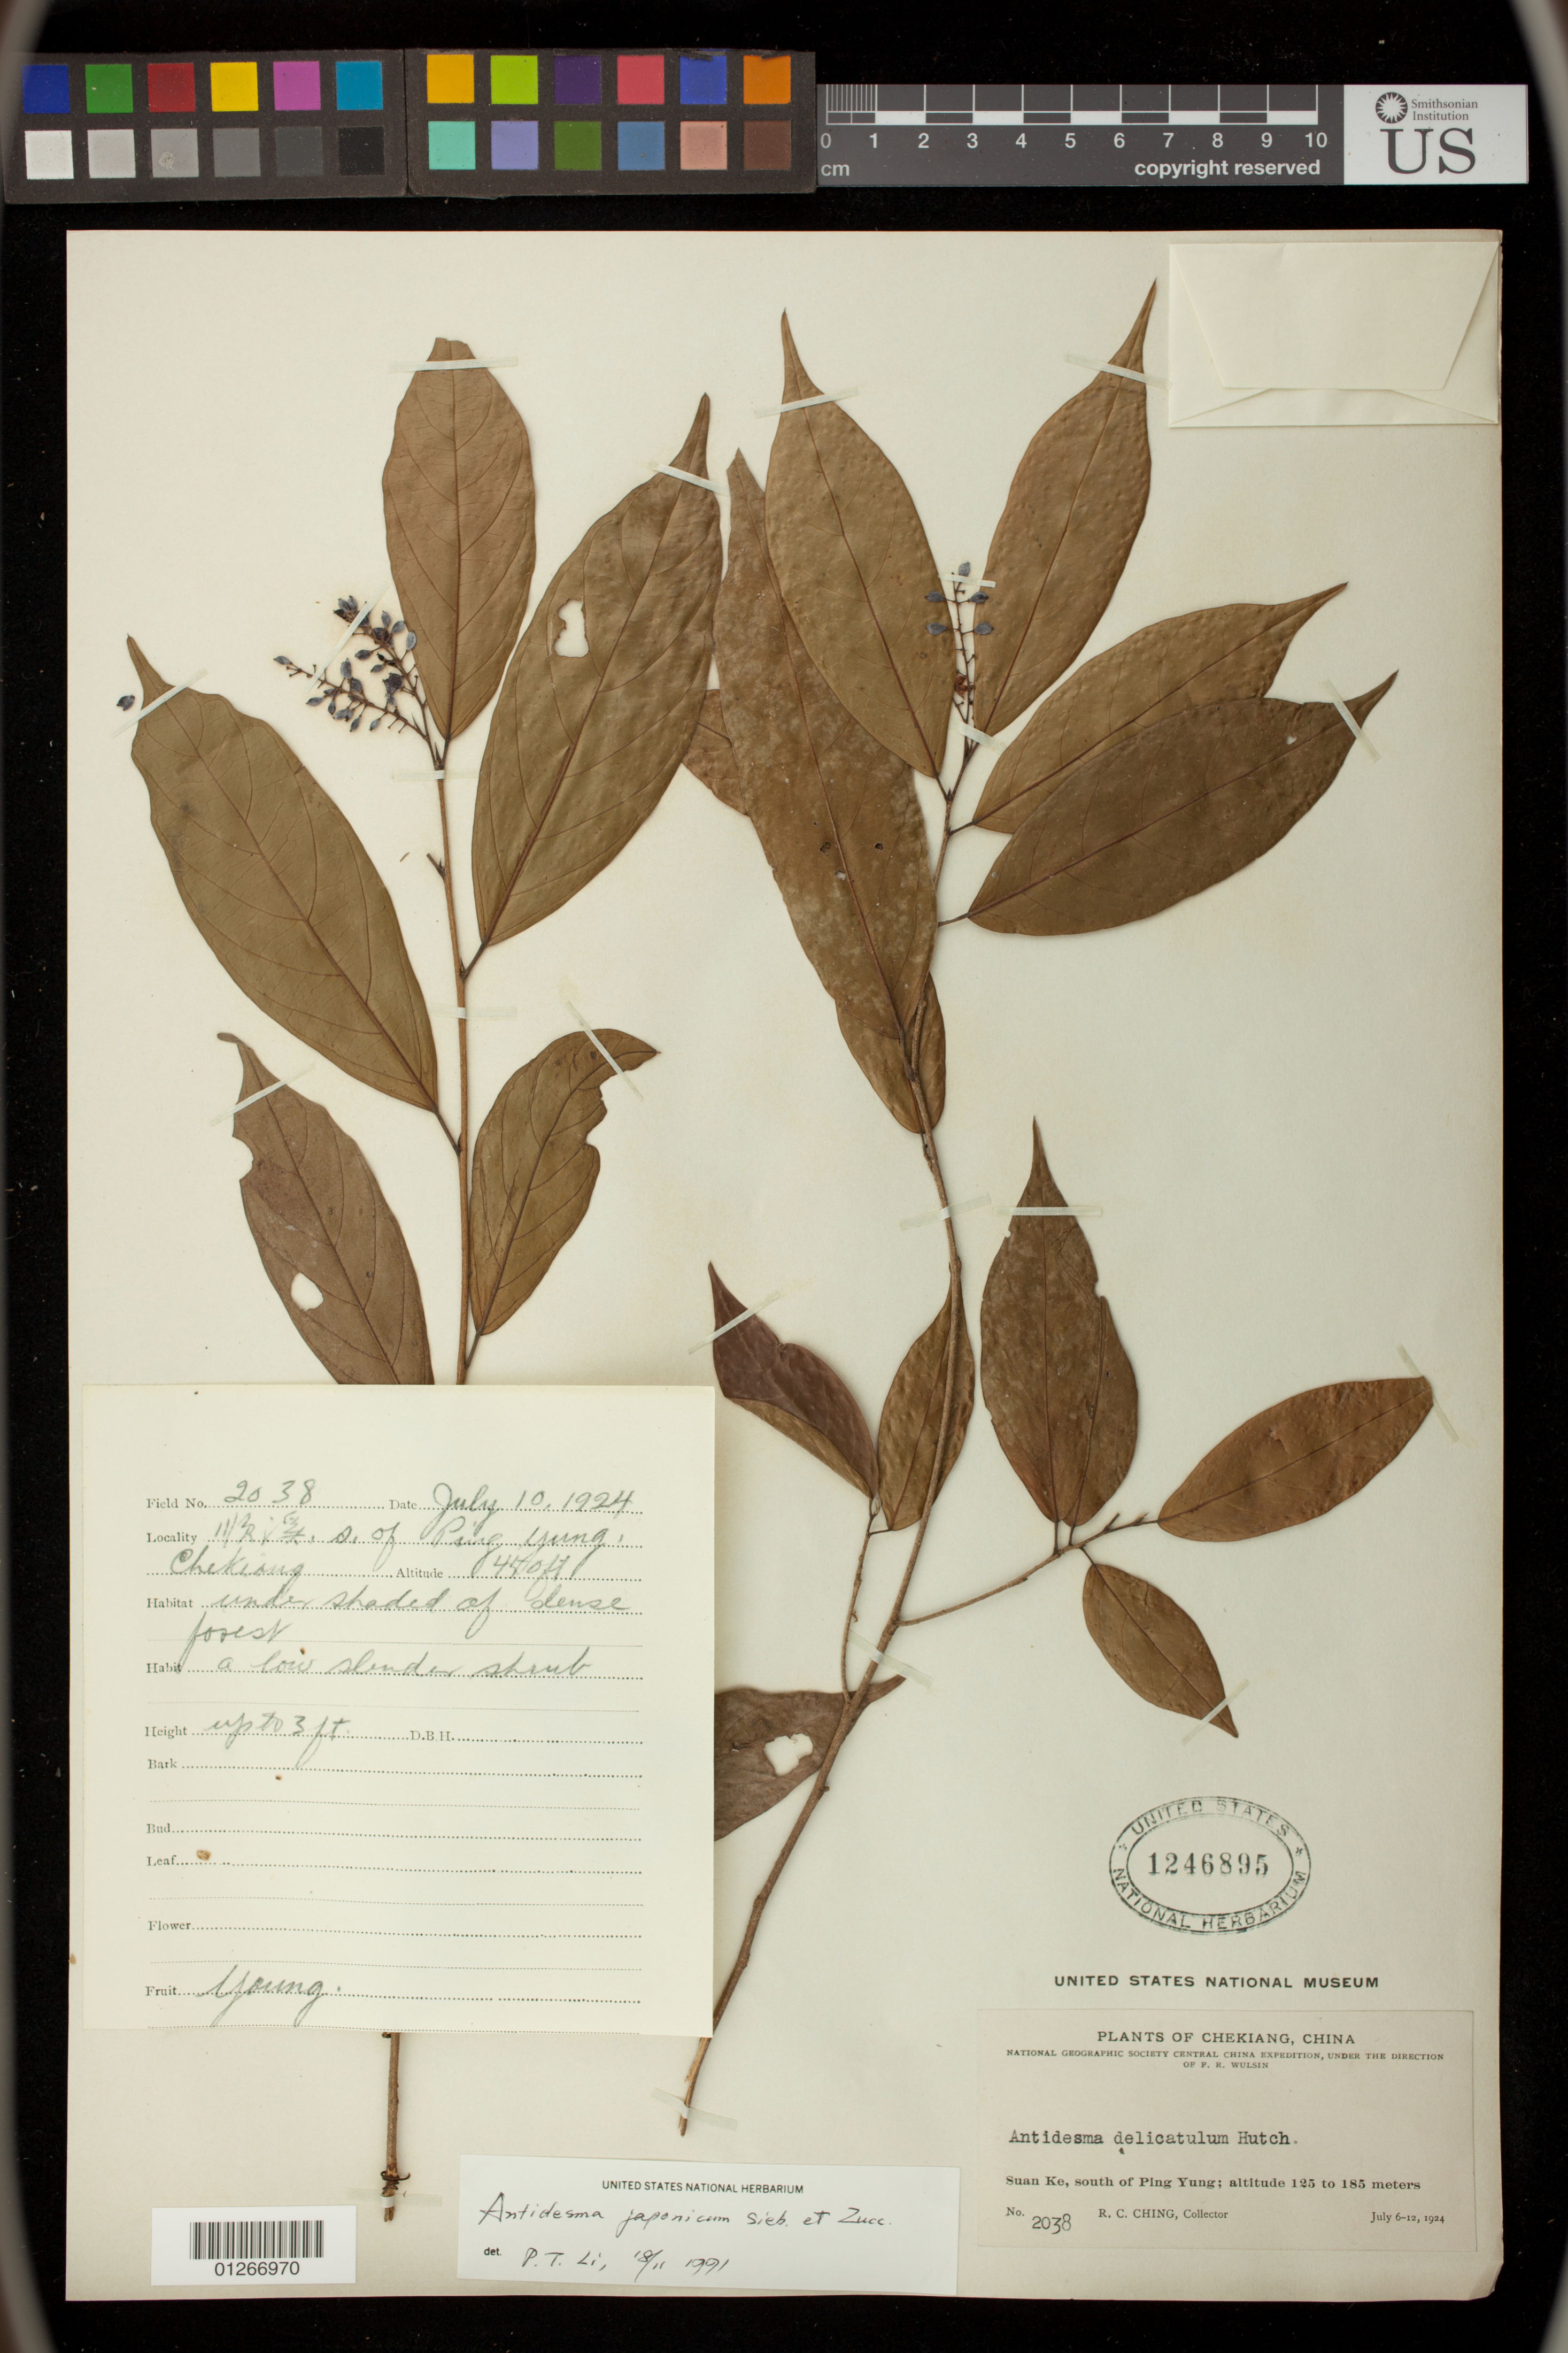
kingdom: Plantae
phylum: Tracheophyta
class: Magnoliopsida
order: Malpighiales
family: Phyllanthaceae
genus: Antidesma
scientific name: Antidesma japonicum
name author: Siebert & Zucc.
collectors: R. C. Ching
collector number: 2038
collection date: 1924-07-10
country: China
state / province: Zhejiang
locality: Suan Ke, south of Ping Yung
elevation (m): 137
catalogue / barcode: US 1246895